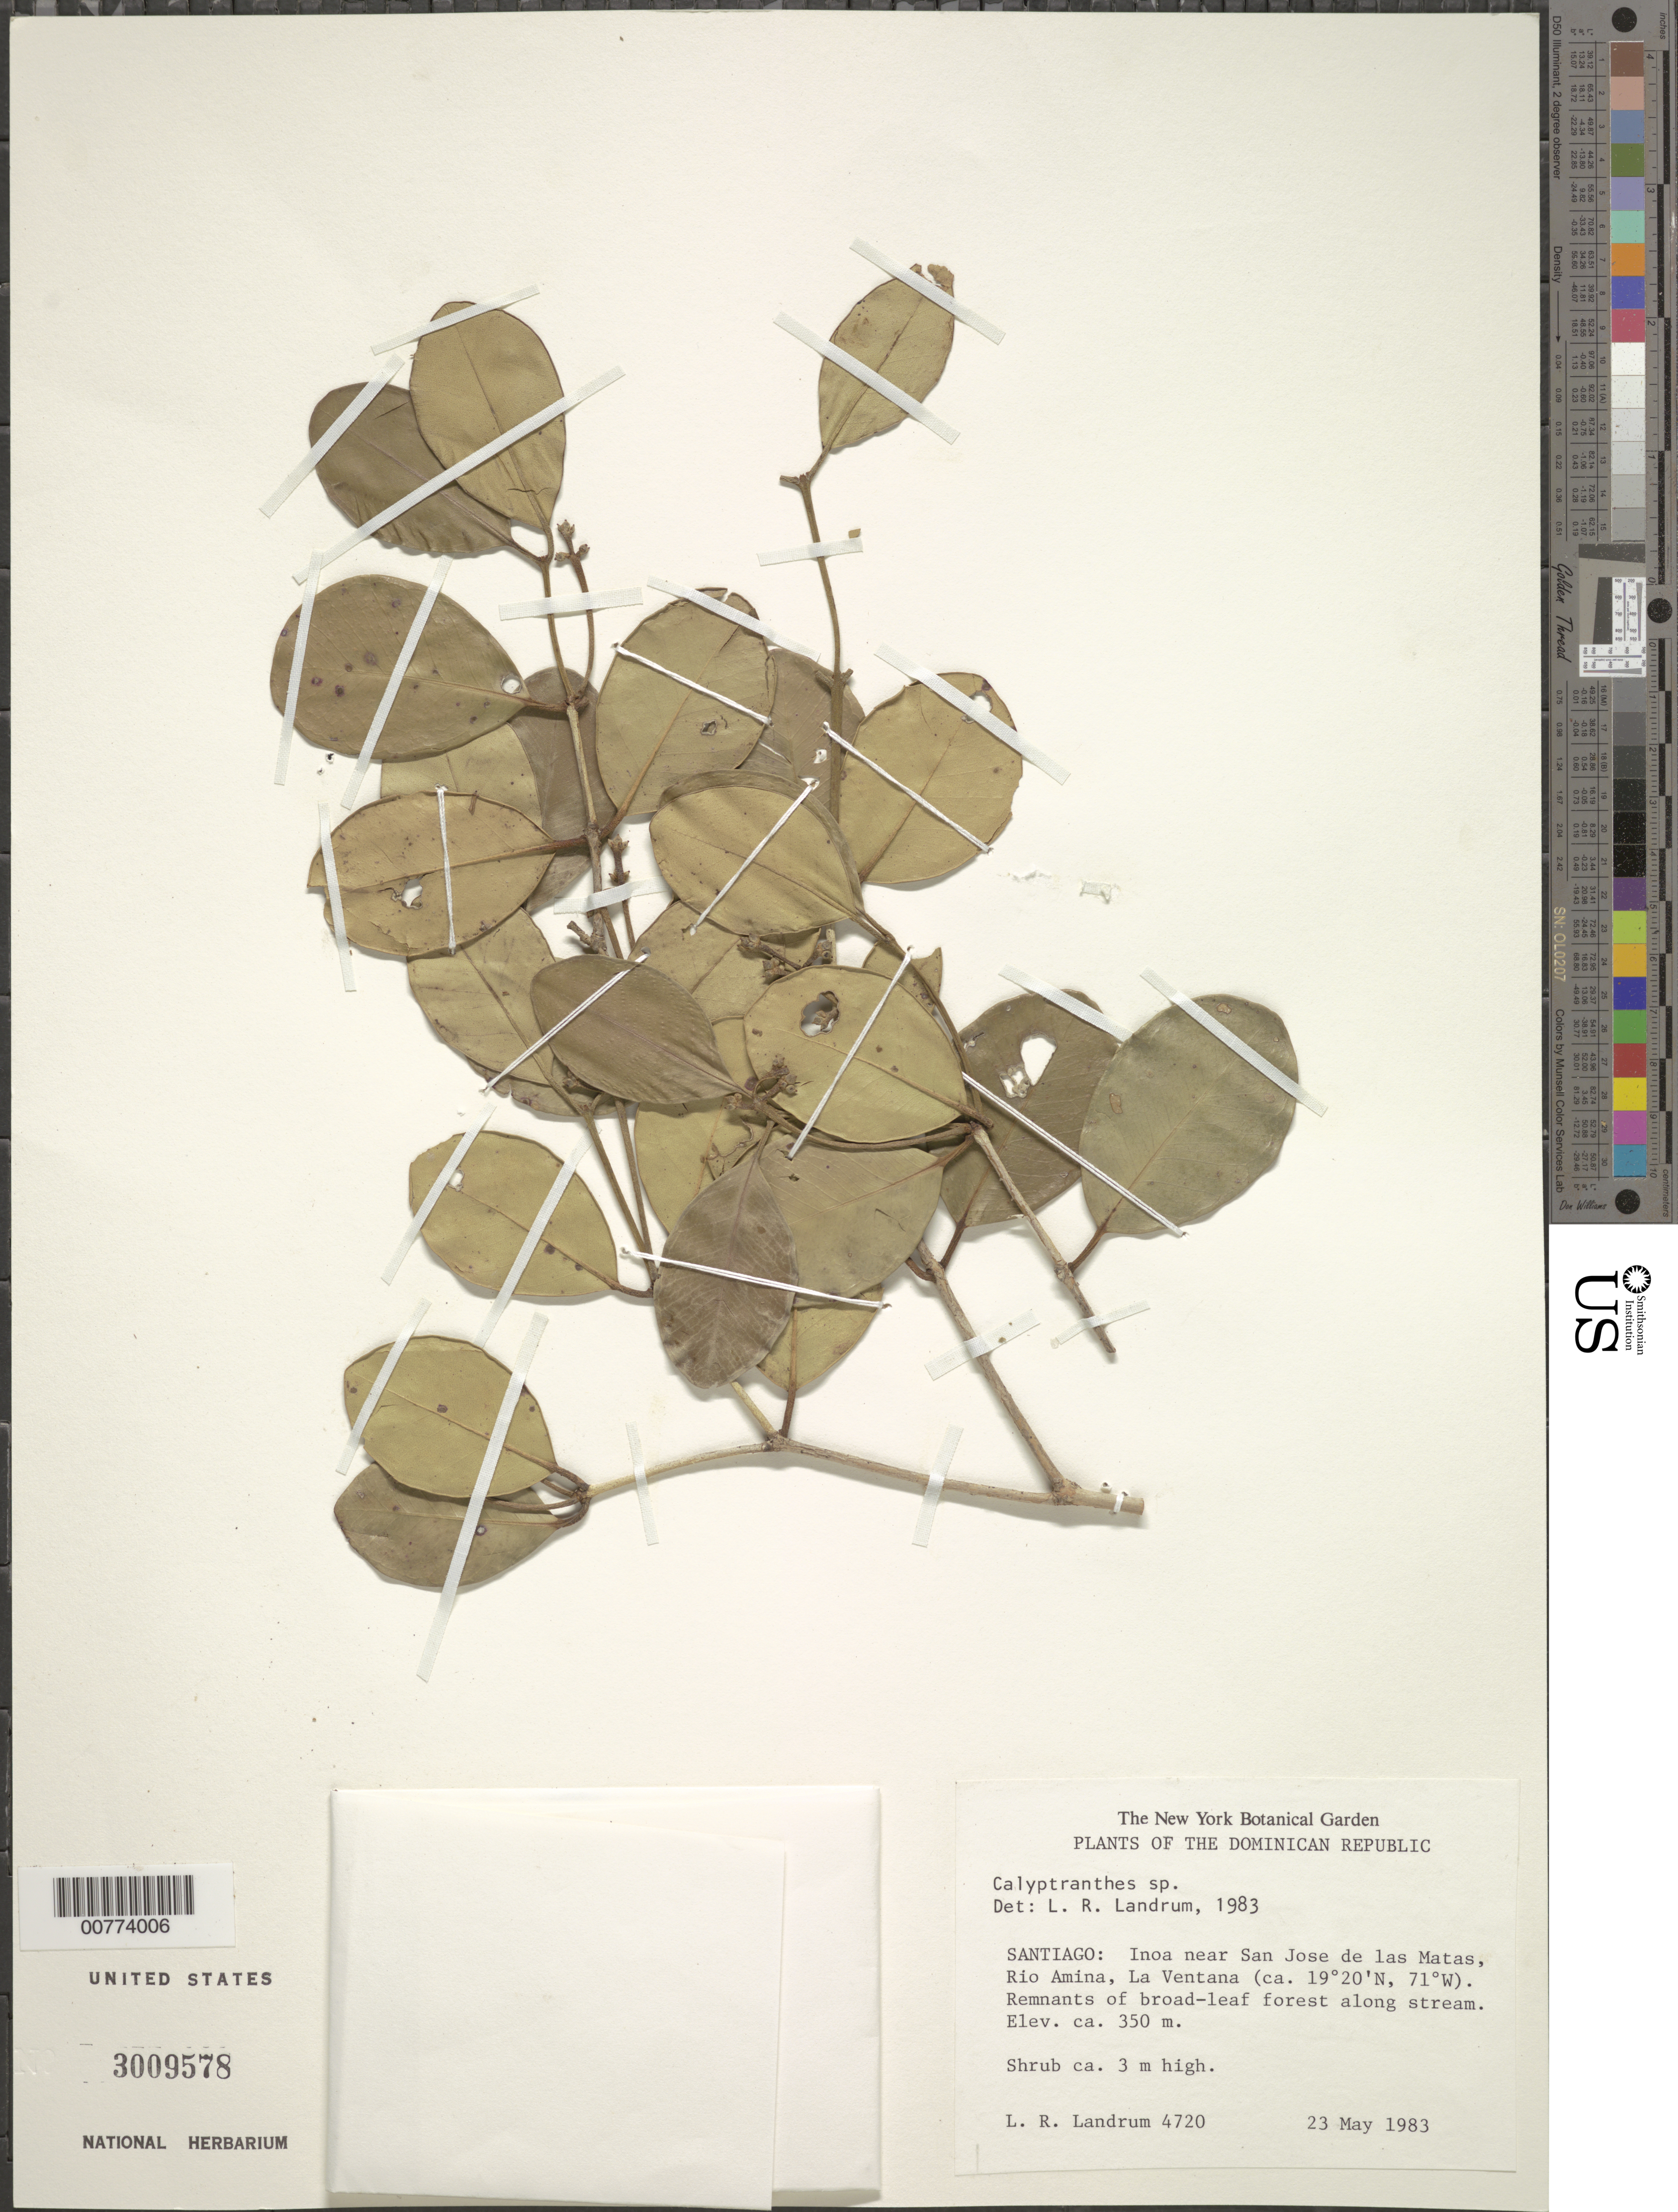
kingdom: Plantae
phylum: Tracheophyta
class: Magnoliopsida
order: Myrtales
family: Myrtaceae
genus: Myrcia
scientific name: Myrcia sp.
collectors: L. R. Landrum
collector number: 4720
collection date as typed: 23 May 1983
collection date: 1983-05-23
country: Dominican Republic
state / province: Santiago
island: Hispaniola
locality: Inoa near San José de las Matas, Rio Amina, La Ventana.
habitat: Remnants of brad-leaf forest along stream.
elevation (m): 350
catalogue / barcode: US 3009578